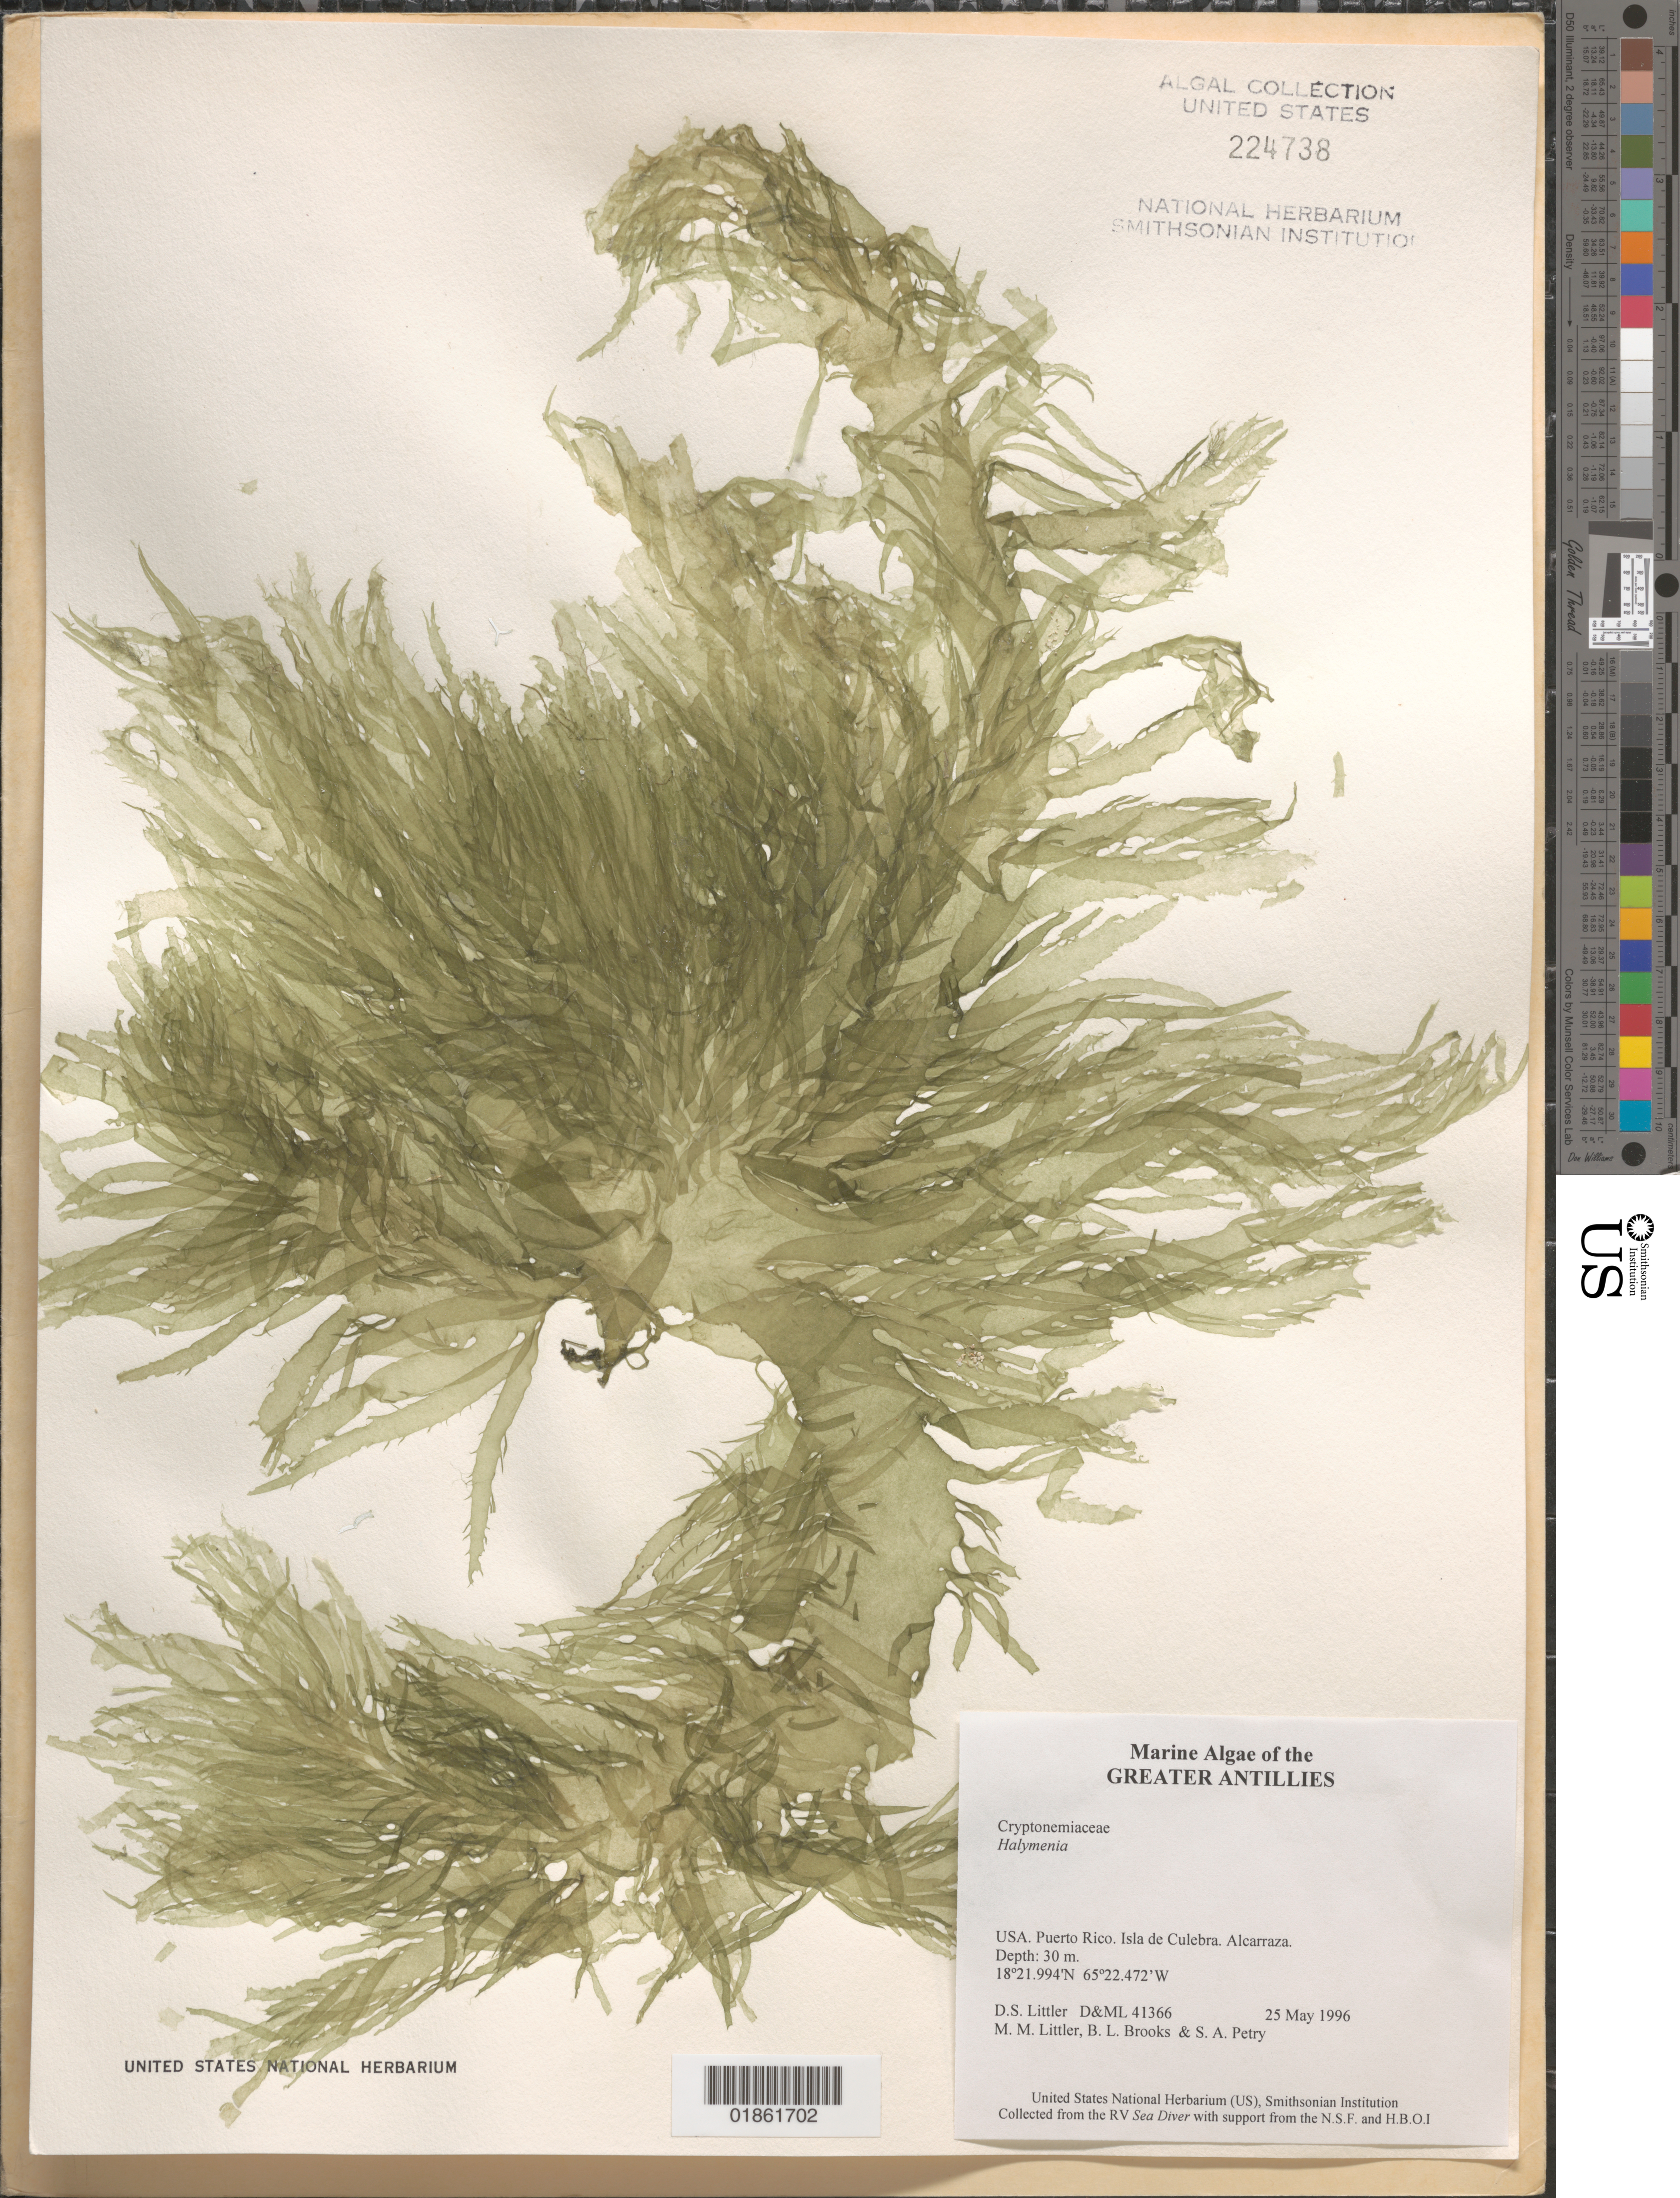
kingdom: Plantae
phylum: Rhodophyta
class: Florideophyceae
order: Halymeniales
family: Halymeniaceae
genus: Halymenia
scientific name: Halymenia sp.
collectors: D. S. Littler & M. M. Littler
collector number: D&ML 41366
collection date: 1996-05-25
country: Puerto Rico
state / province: Culebra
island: Culebra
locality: Culebra Is. NW of Alcarraza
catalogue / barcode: US 224738